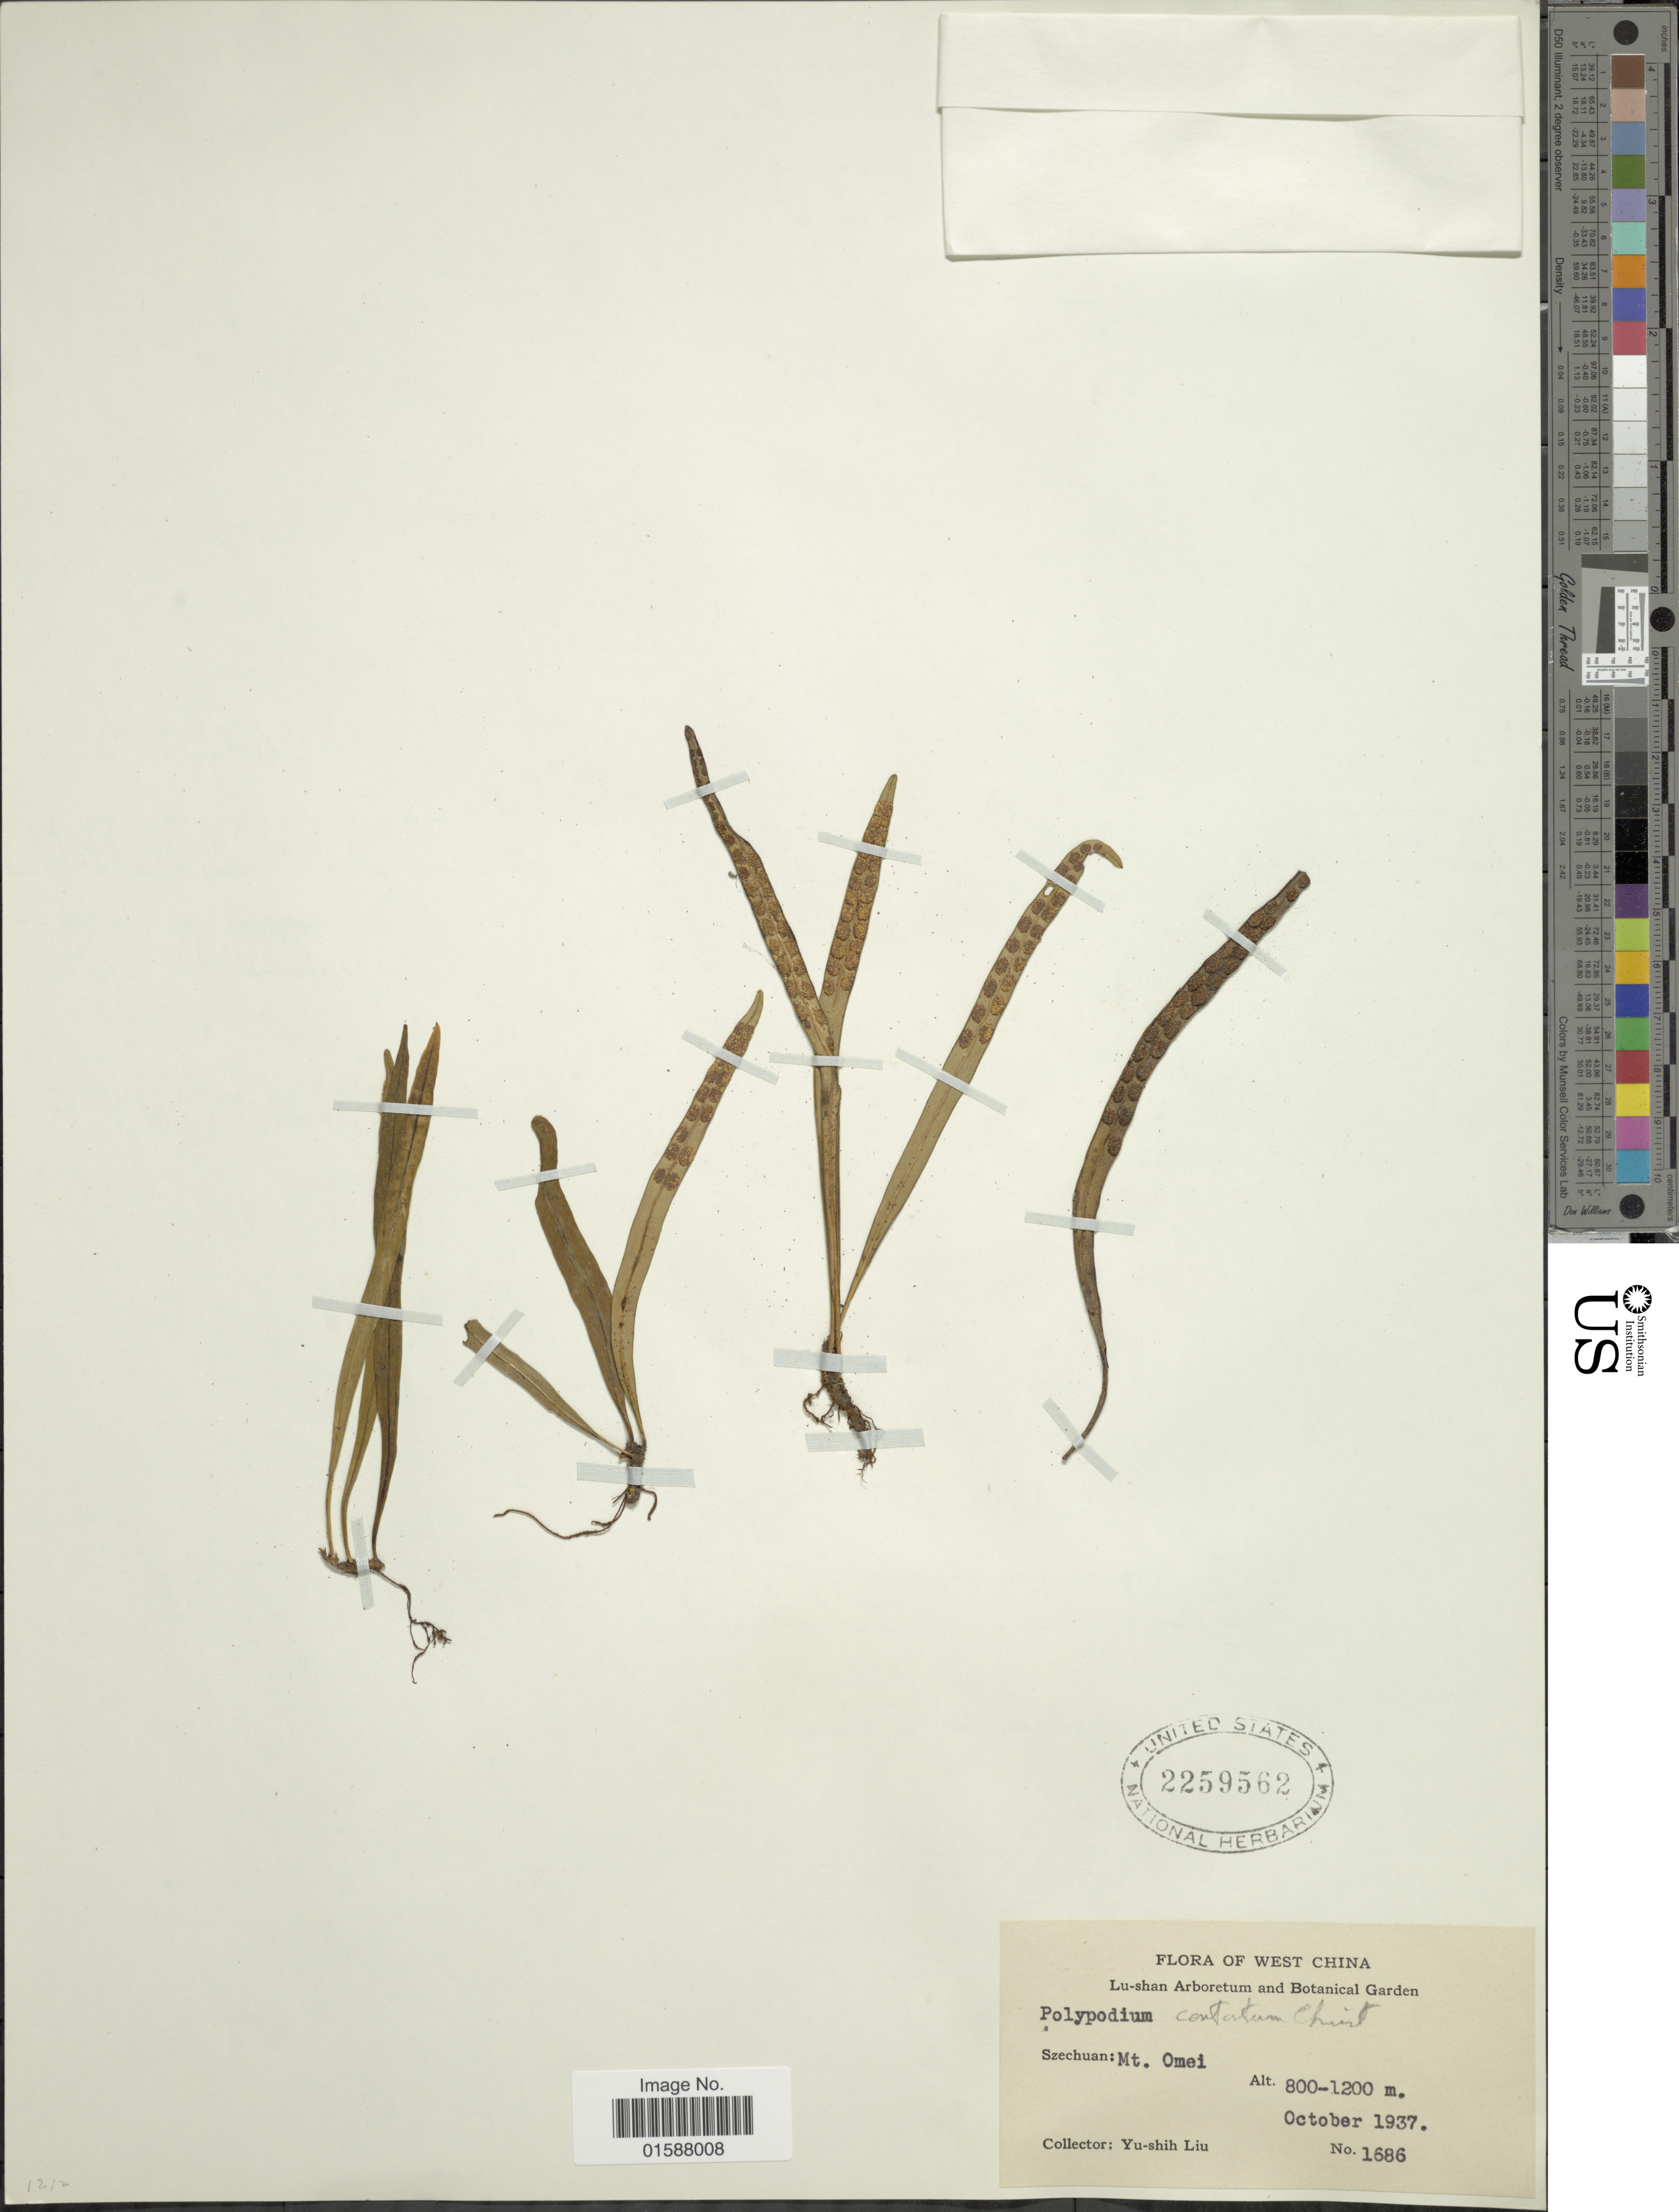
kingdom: Plantae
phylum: Tracheophyta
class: Polypodiopsida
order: Polypodiales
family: Polypodiaceae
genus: Lepisorus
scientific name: Lepisorus thunbergianus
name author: (Kaulf.) Ching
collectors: Y.-S. Liu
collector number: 1686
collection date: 1937-10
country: China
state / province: Sichuan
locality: West China. Szechuan: Mt. Omei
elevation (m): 800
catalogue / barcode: US 2259562